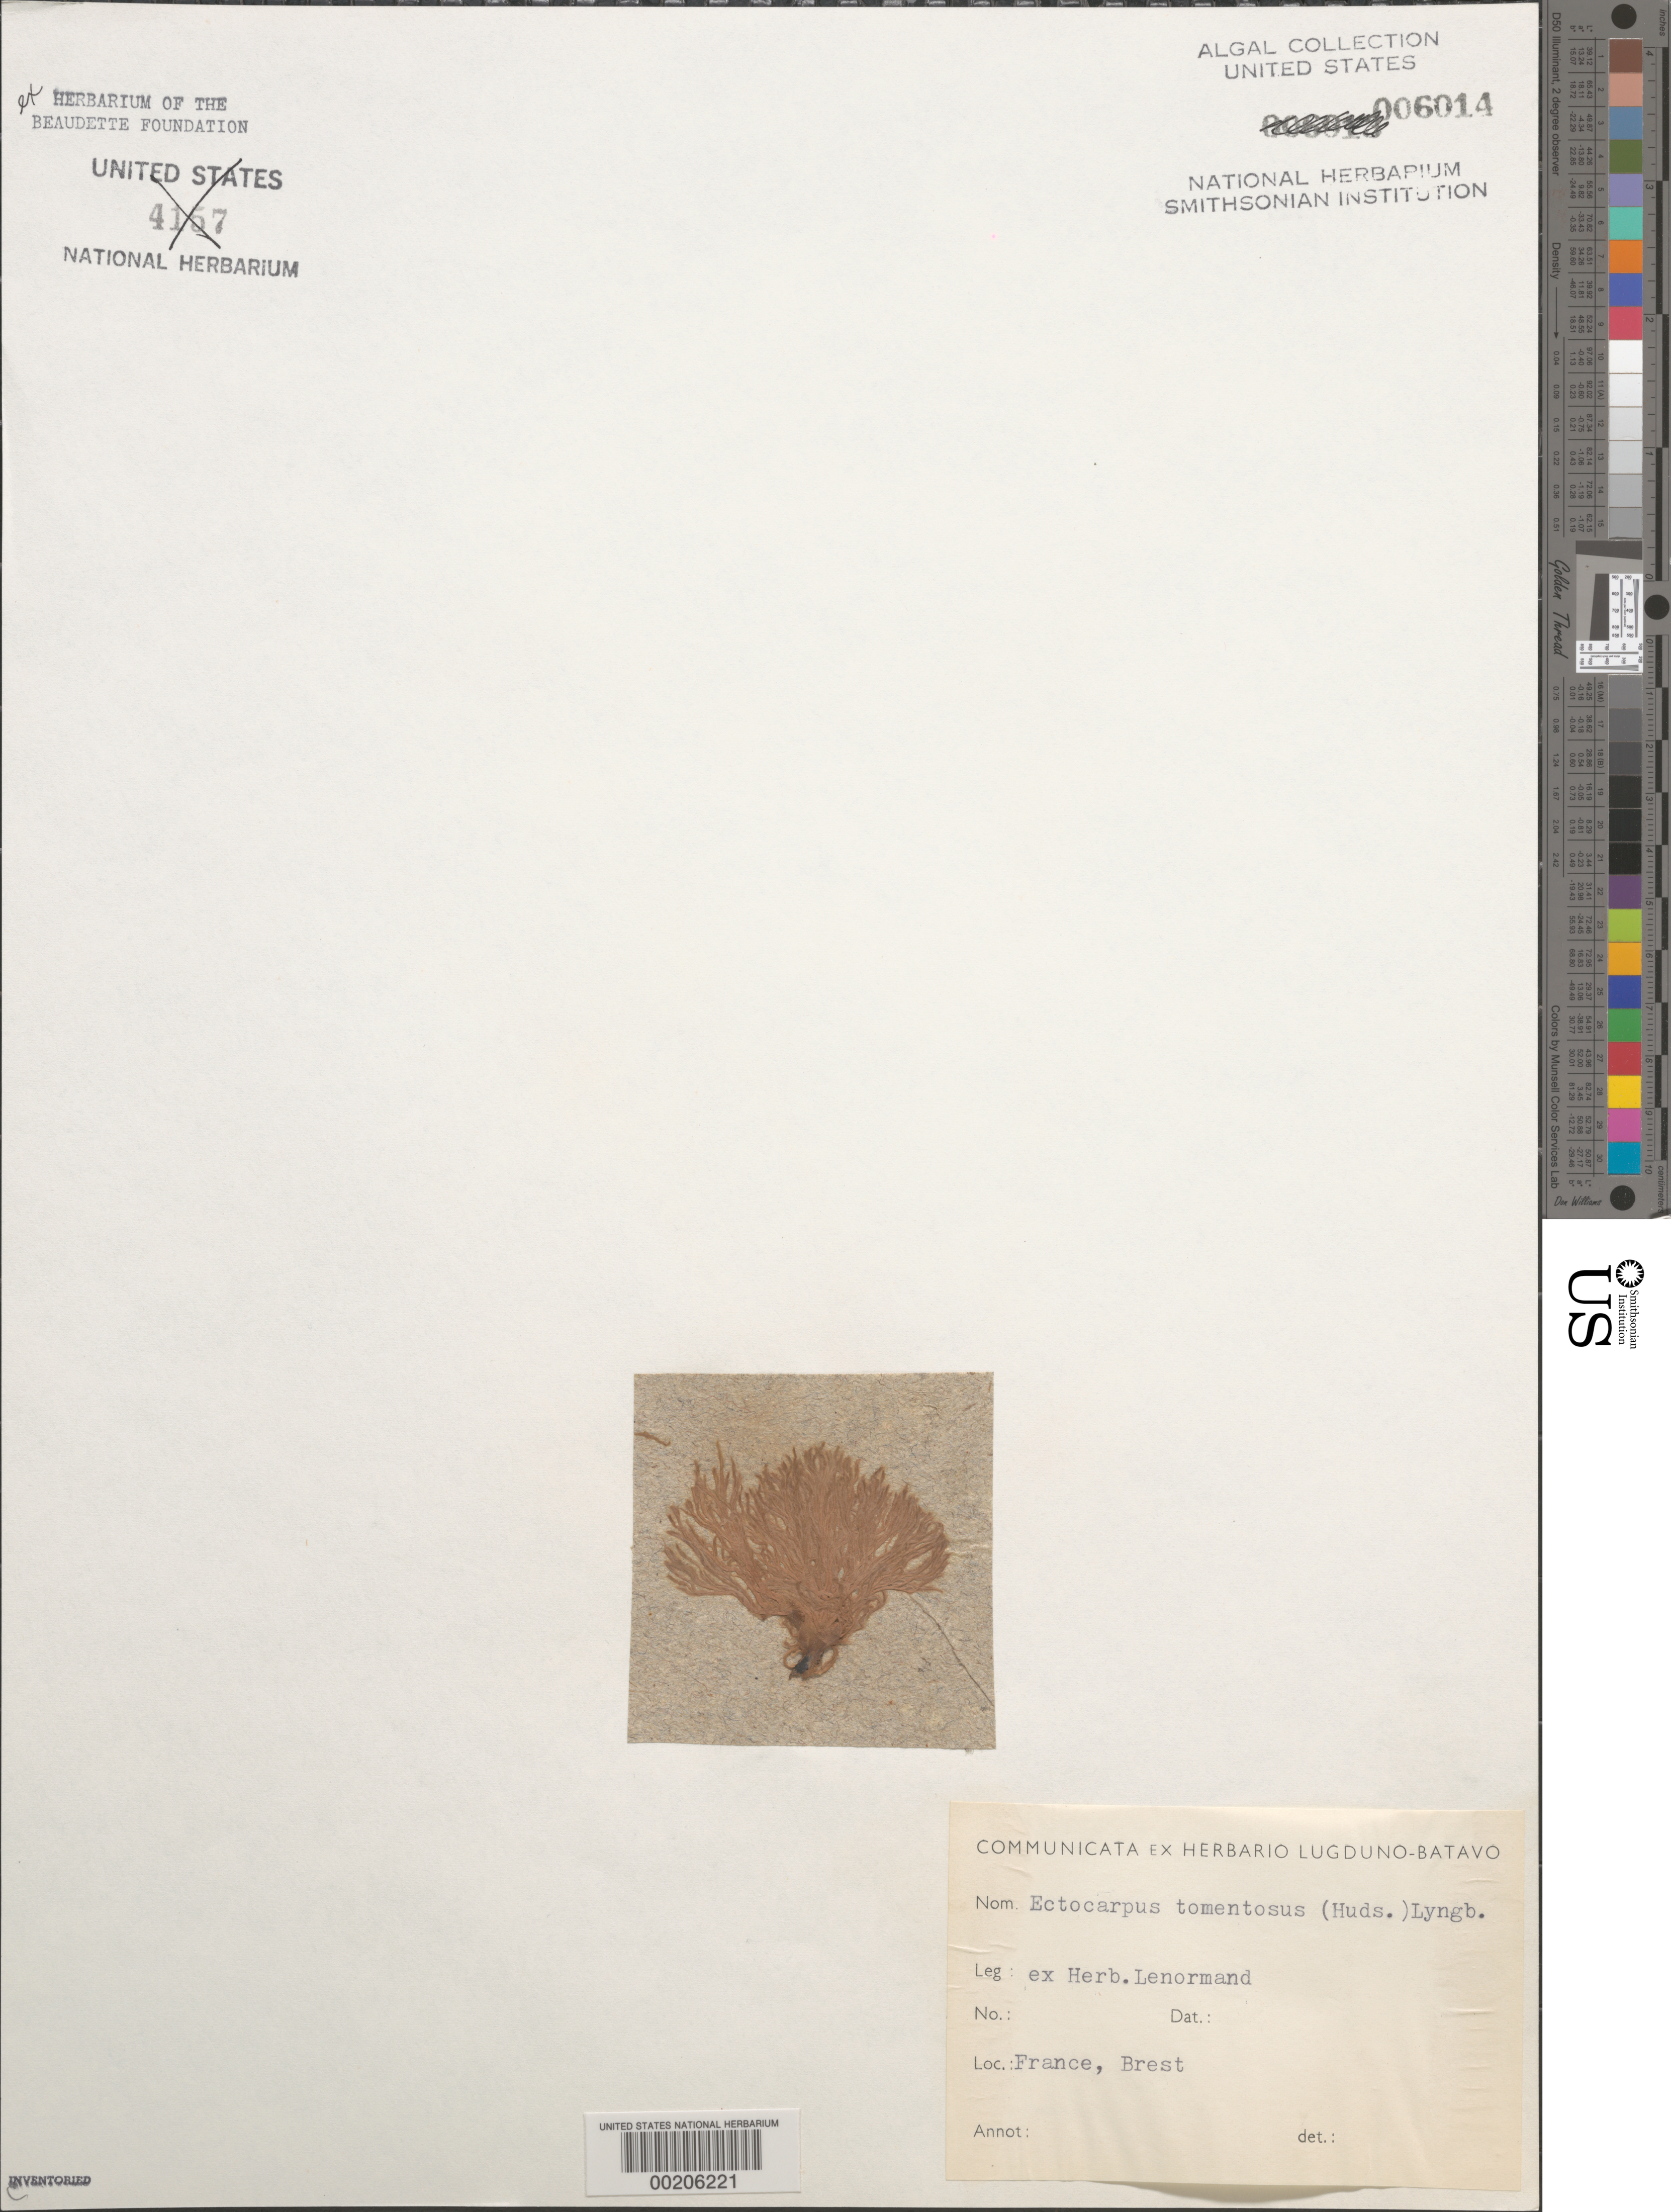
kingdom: Chromista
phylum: Ochrophyta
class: Phaeophyceae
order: Ectocarpales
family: Ectocarpaceae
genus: Spongonema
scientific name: Spongonema tomentosum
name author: (Huds.) Kütz.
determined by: Algae name updating Project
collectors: S. Lenormand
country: France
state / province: Bretagne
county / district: Finistère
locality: Brest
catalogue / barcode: US 6014